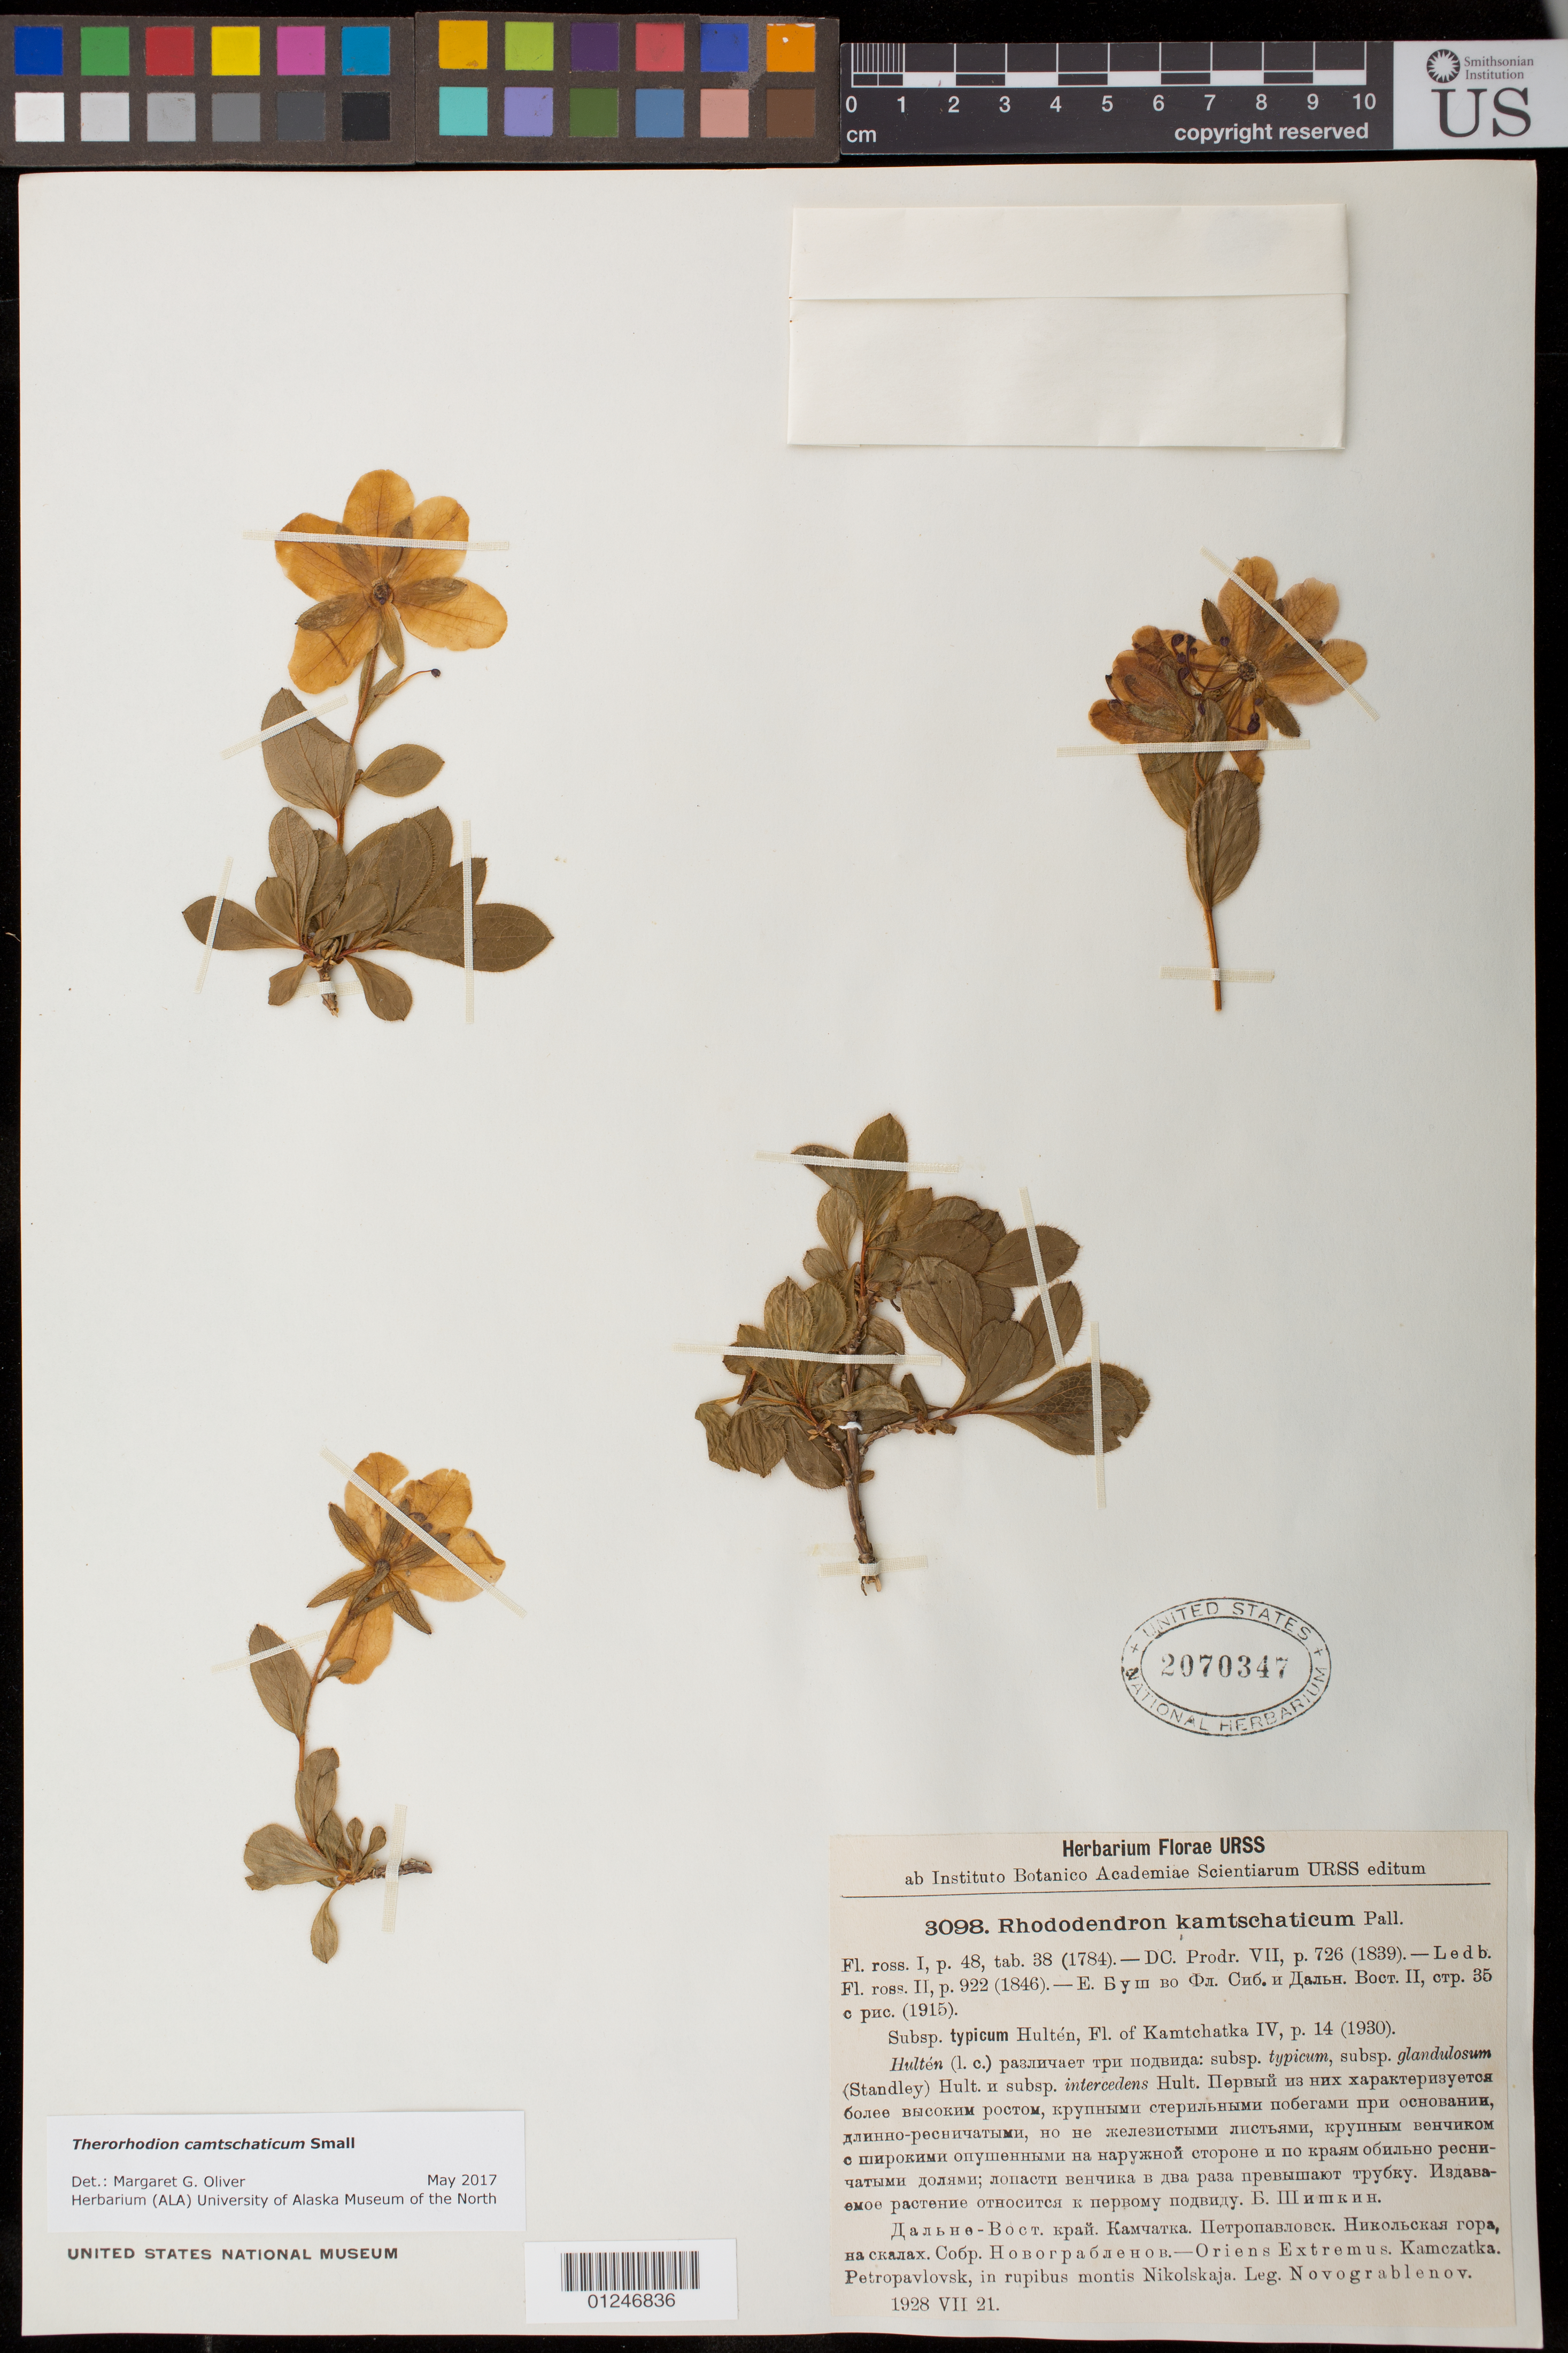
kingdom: Plantae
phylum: Tracheophyta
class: Magnoliopsida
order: Ericales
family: Ericaceae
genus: Therorhodion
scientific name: Therorhodion camtschaticum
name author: (Pall.) Small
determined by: Oliver, M. G., (ALA), University of Alaska Museum of the North (UNITED STATES)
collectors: P. Novograblenov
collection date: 1928-07-21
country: Russian Federation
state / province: Kamchatka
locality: East edge of Kamchatka, Petropavlovsk. Mount Nikolskaya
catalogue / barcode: US 2070347